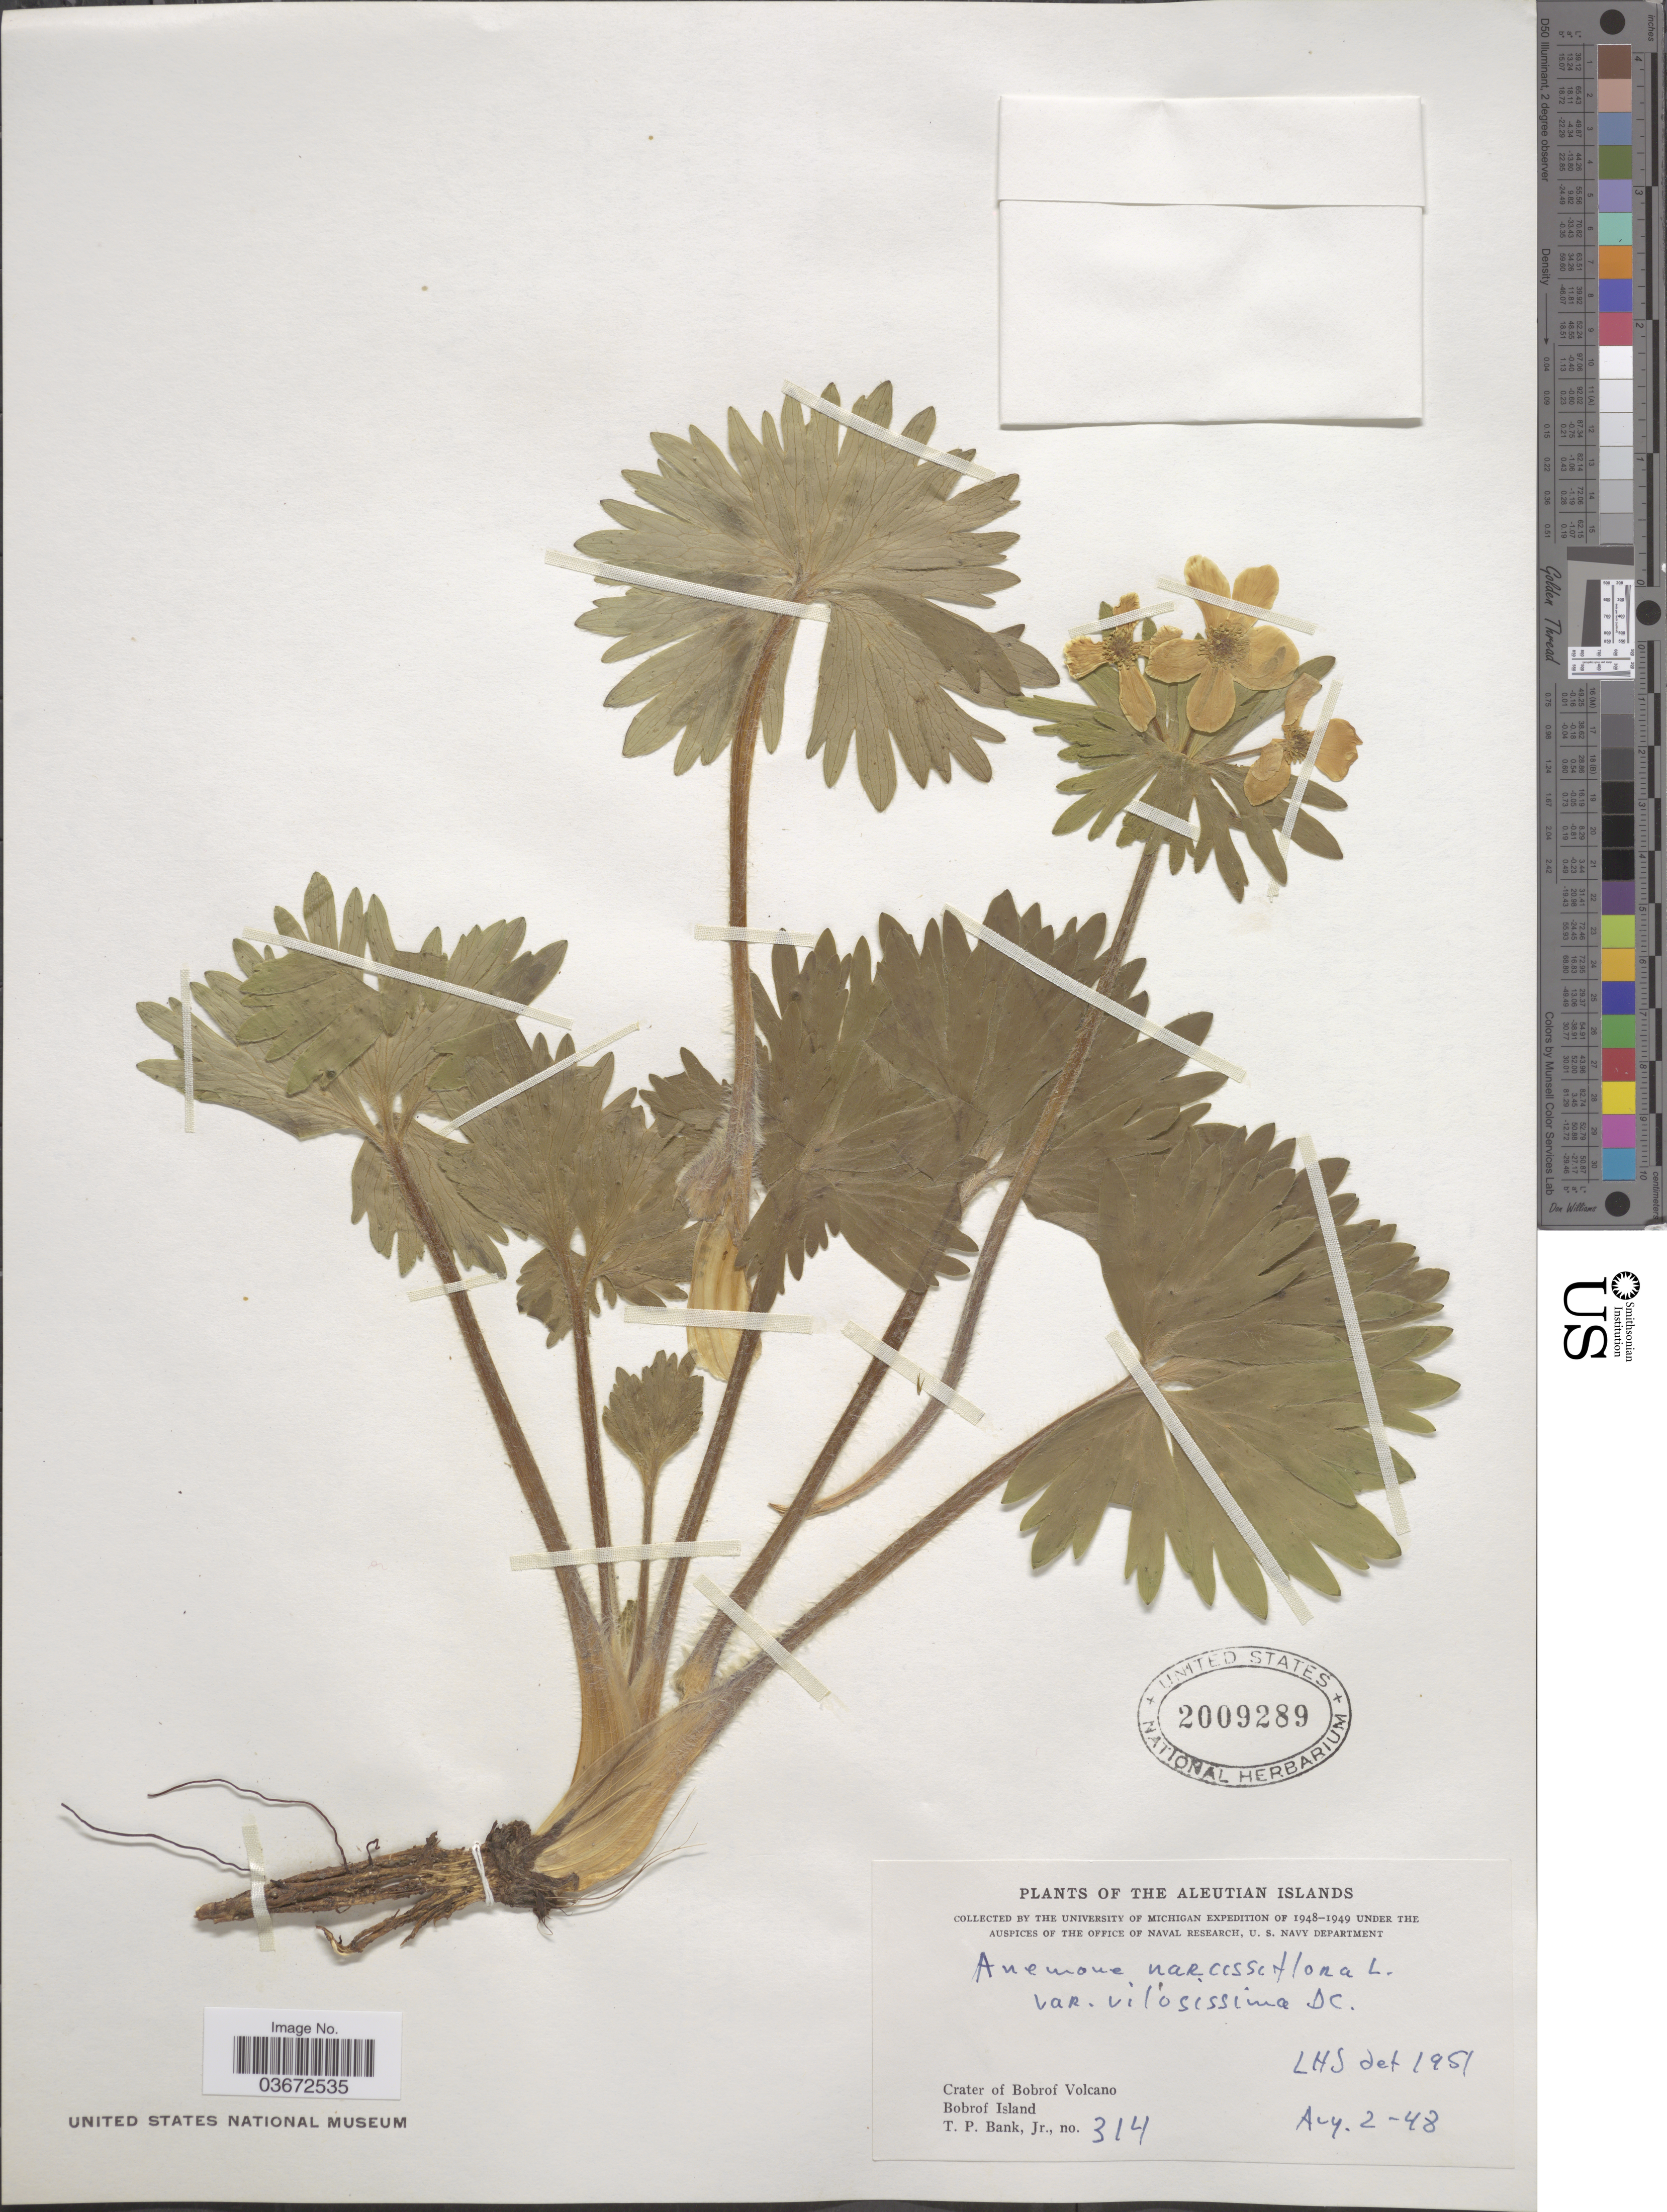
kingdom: Plantae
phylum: Tracheophyta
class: Magnoliopsida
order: Ranunculales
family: Ranunculaceae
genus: Anemone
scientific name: Anemone narcissiflora var. villosissima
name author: DC.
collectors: T. Bank Jr.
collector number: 314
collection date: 1948-08-02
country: United States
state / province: Alaska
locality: The Aleutian Islands. Crater of Bobrof Volcano. Bobrof Island.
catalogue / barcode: US 2009289